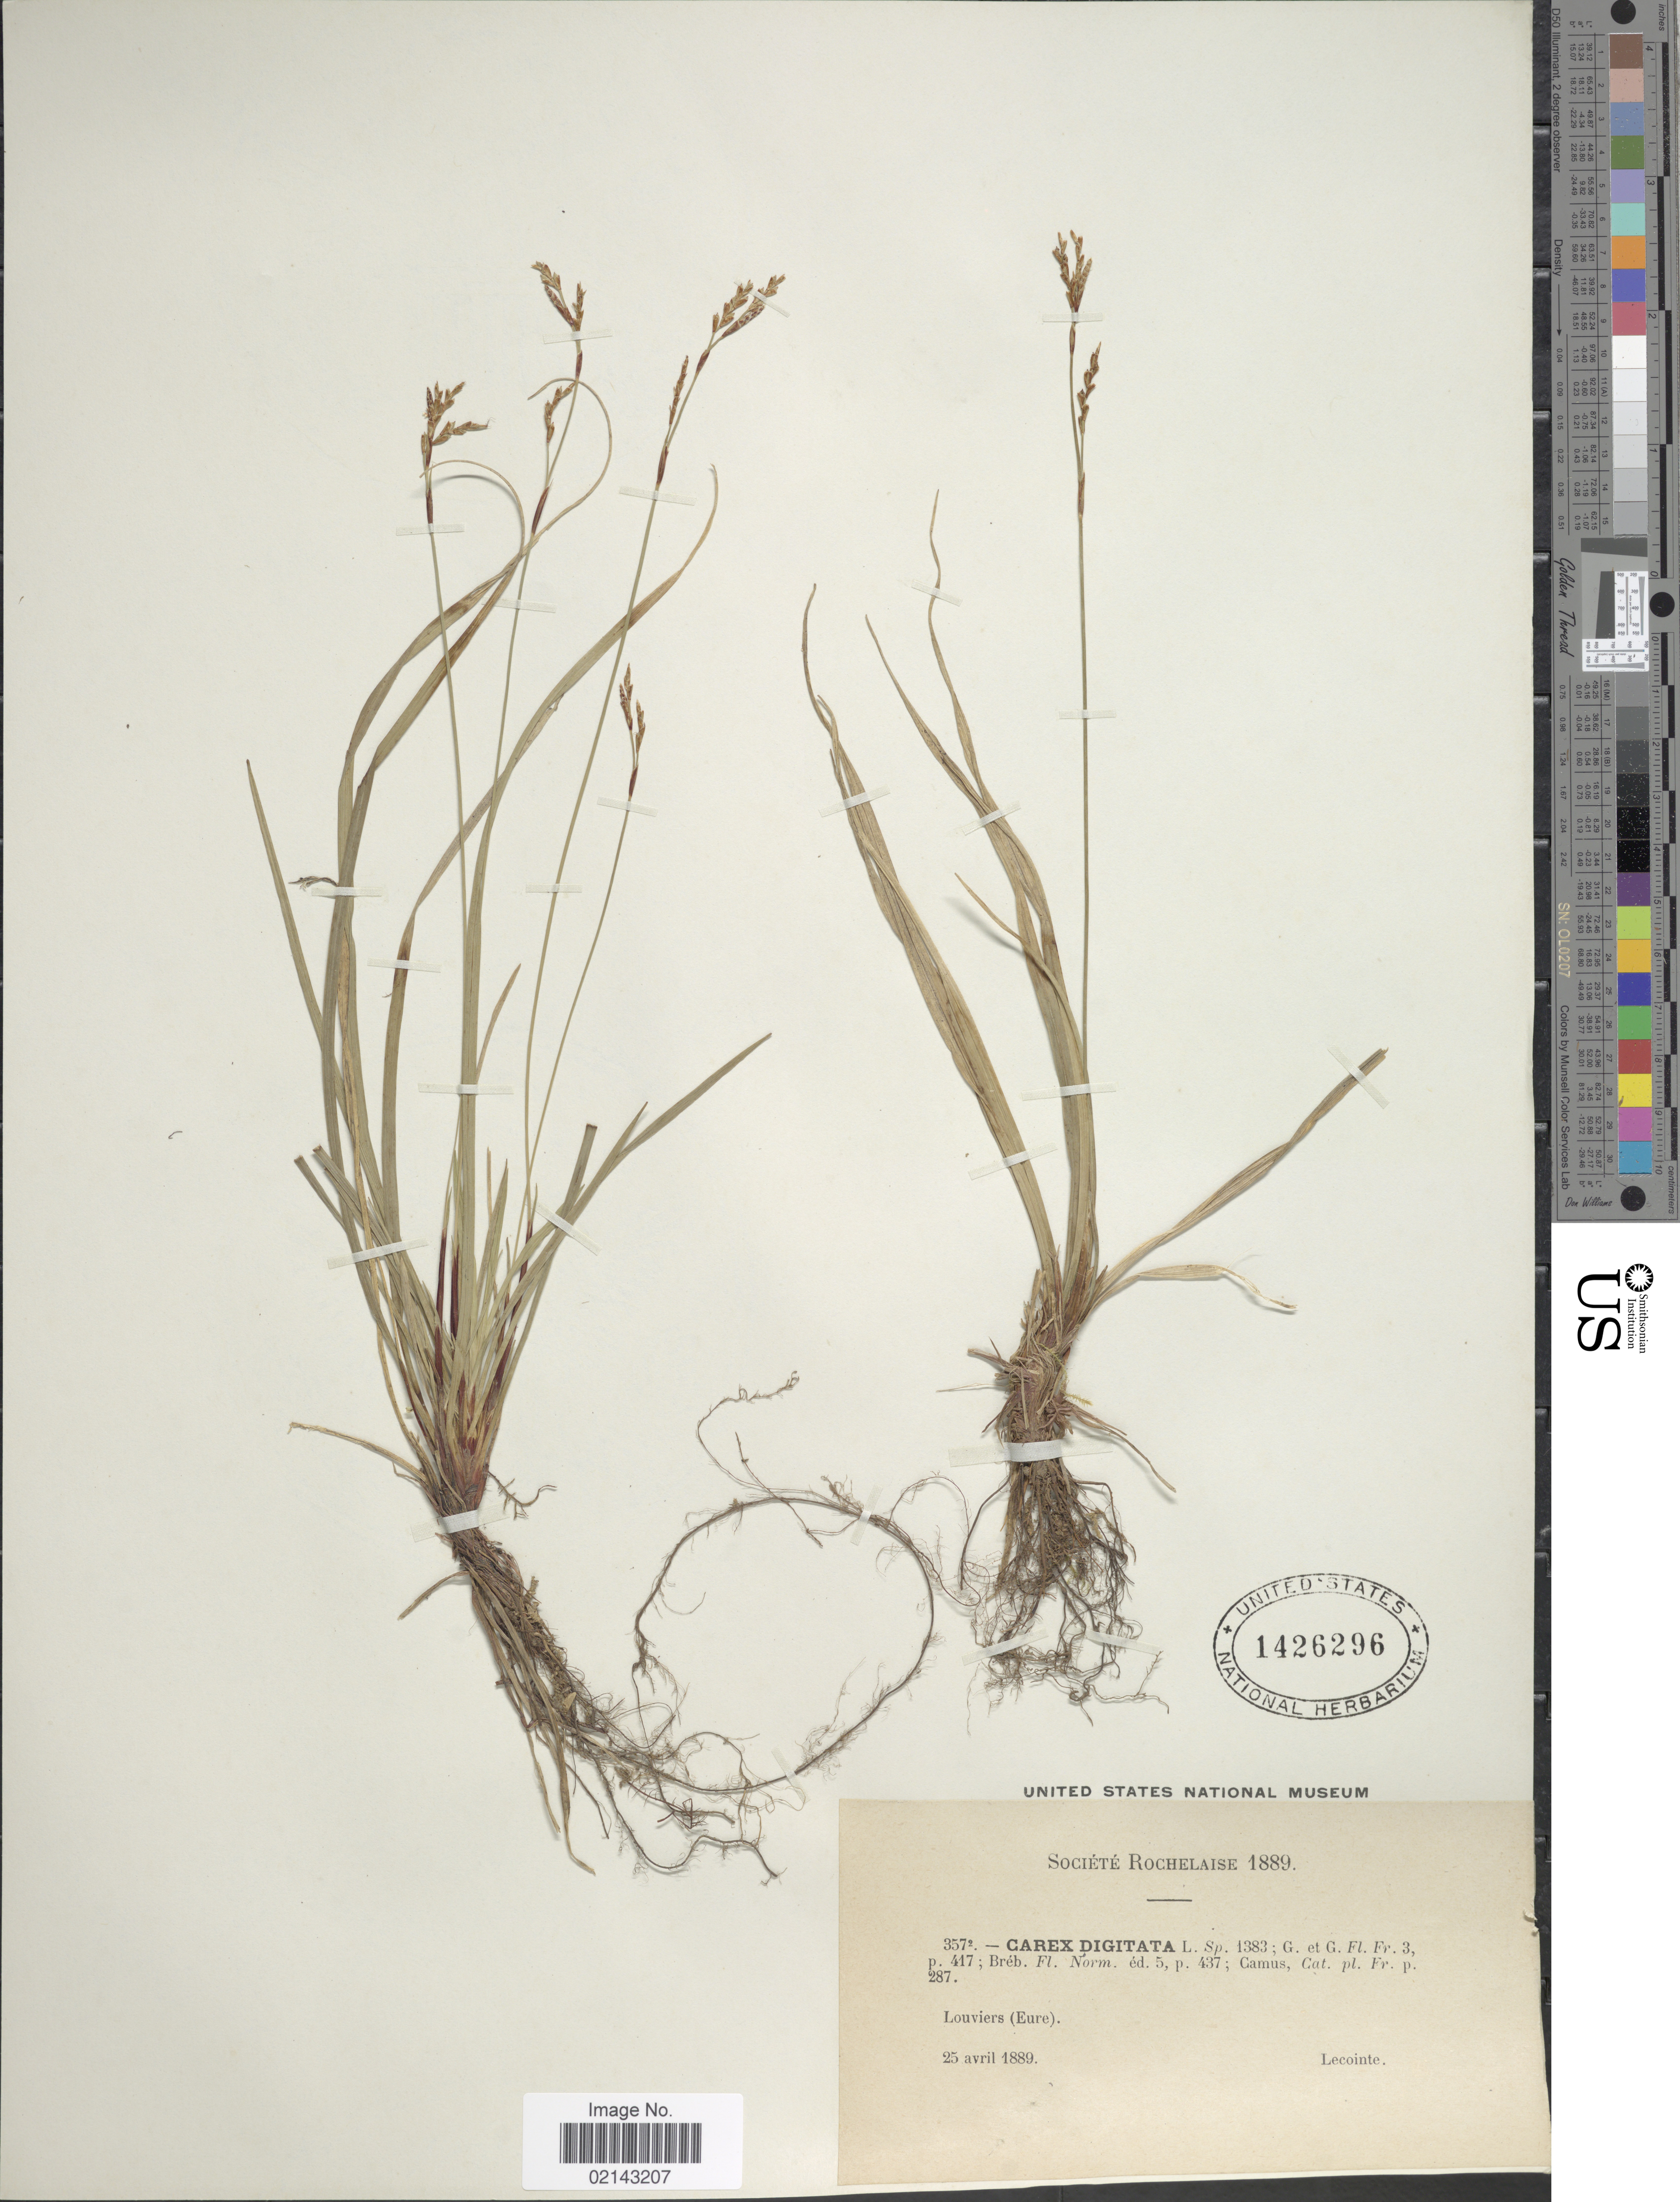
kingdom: Plantae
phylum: Tracheophyta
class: Liliopsida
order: Poales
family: Cyperaceae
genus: Carex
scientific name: Carex digitata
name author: L.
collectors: Lecointe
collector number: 3572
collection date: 1889-04-25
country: France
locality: Louviers (Eure)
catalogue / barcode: US 1426296